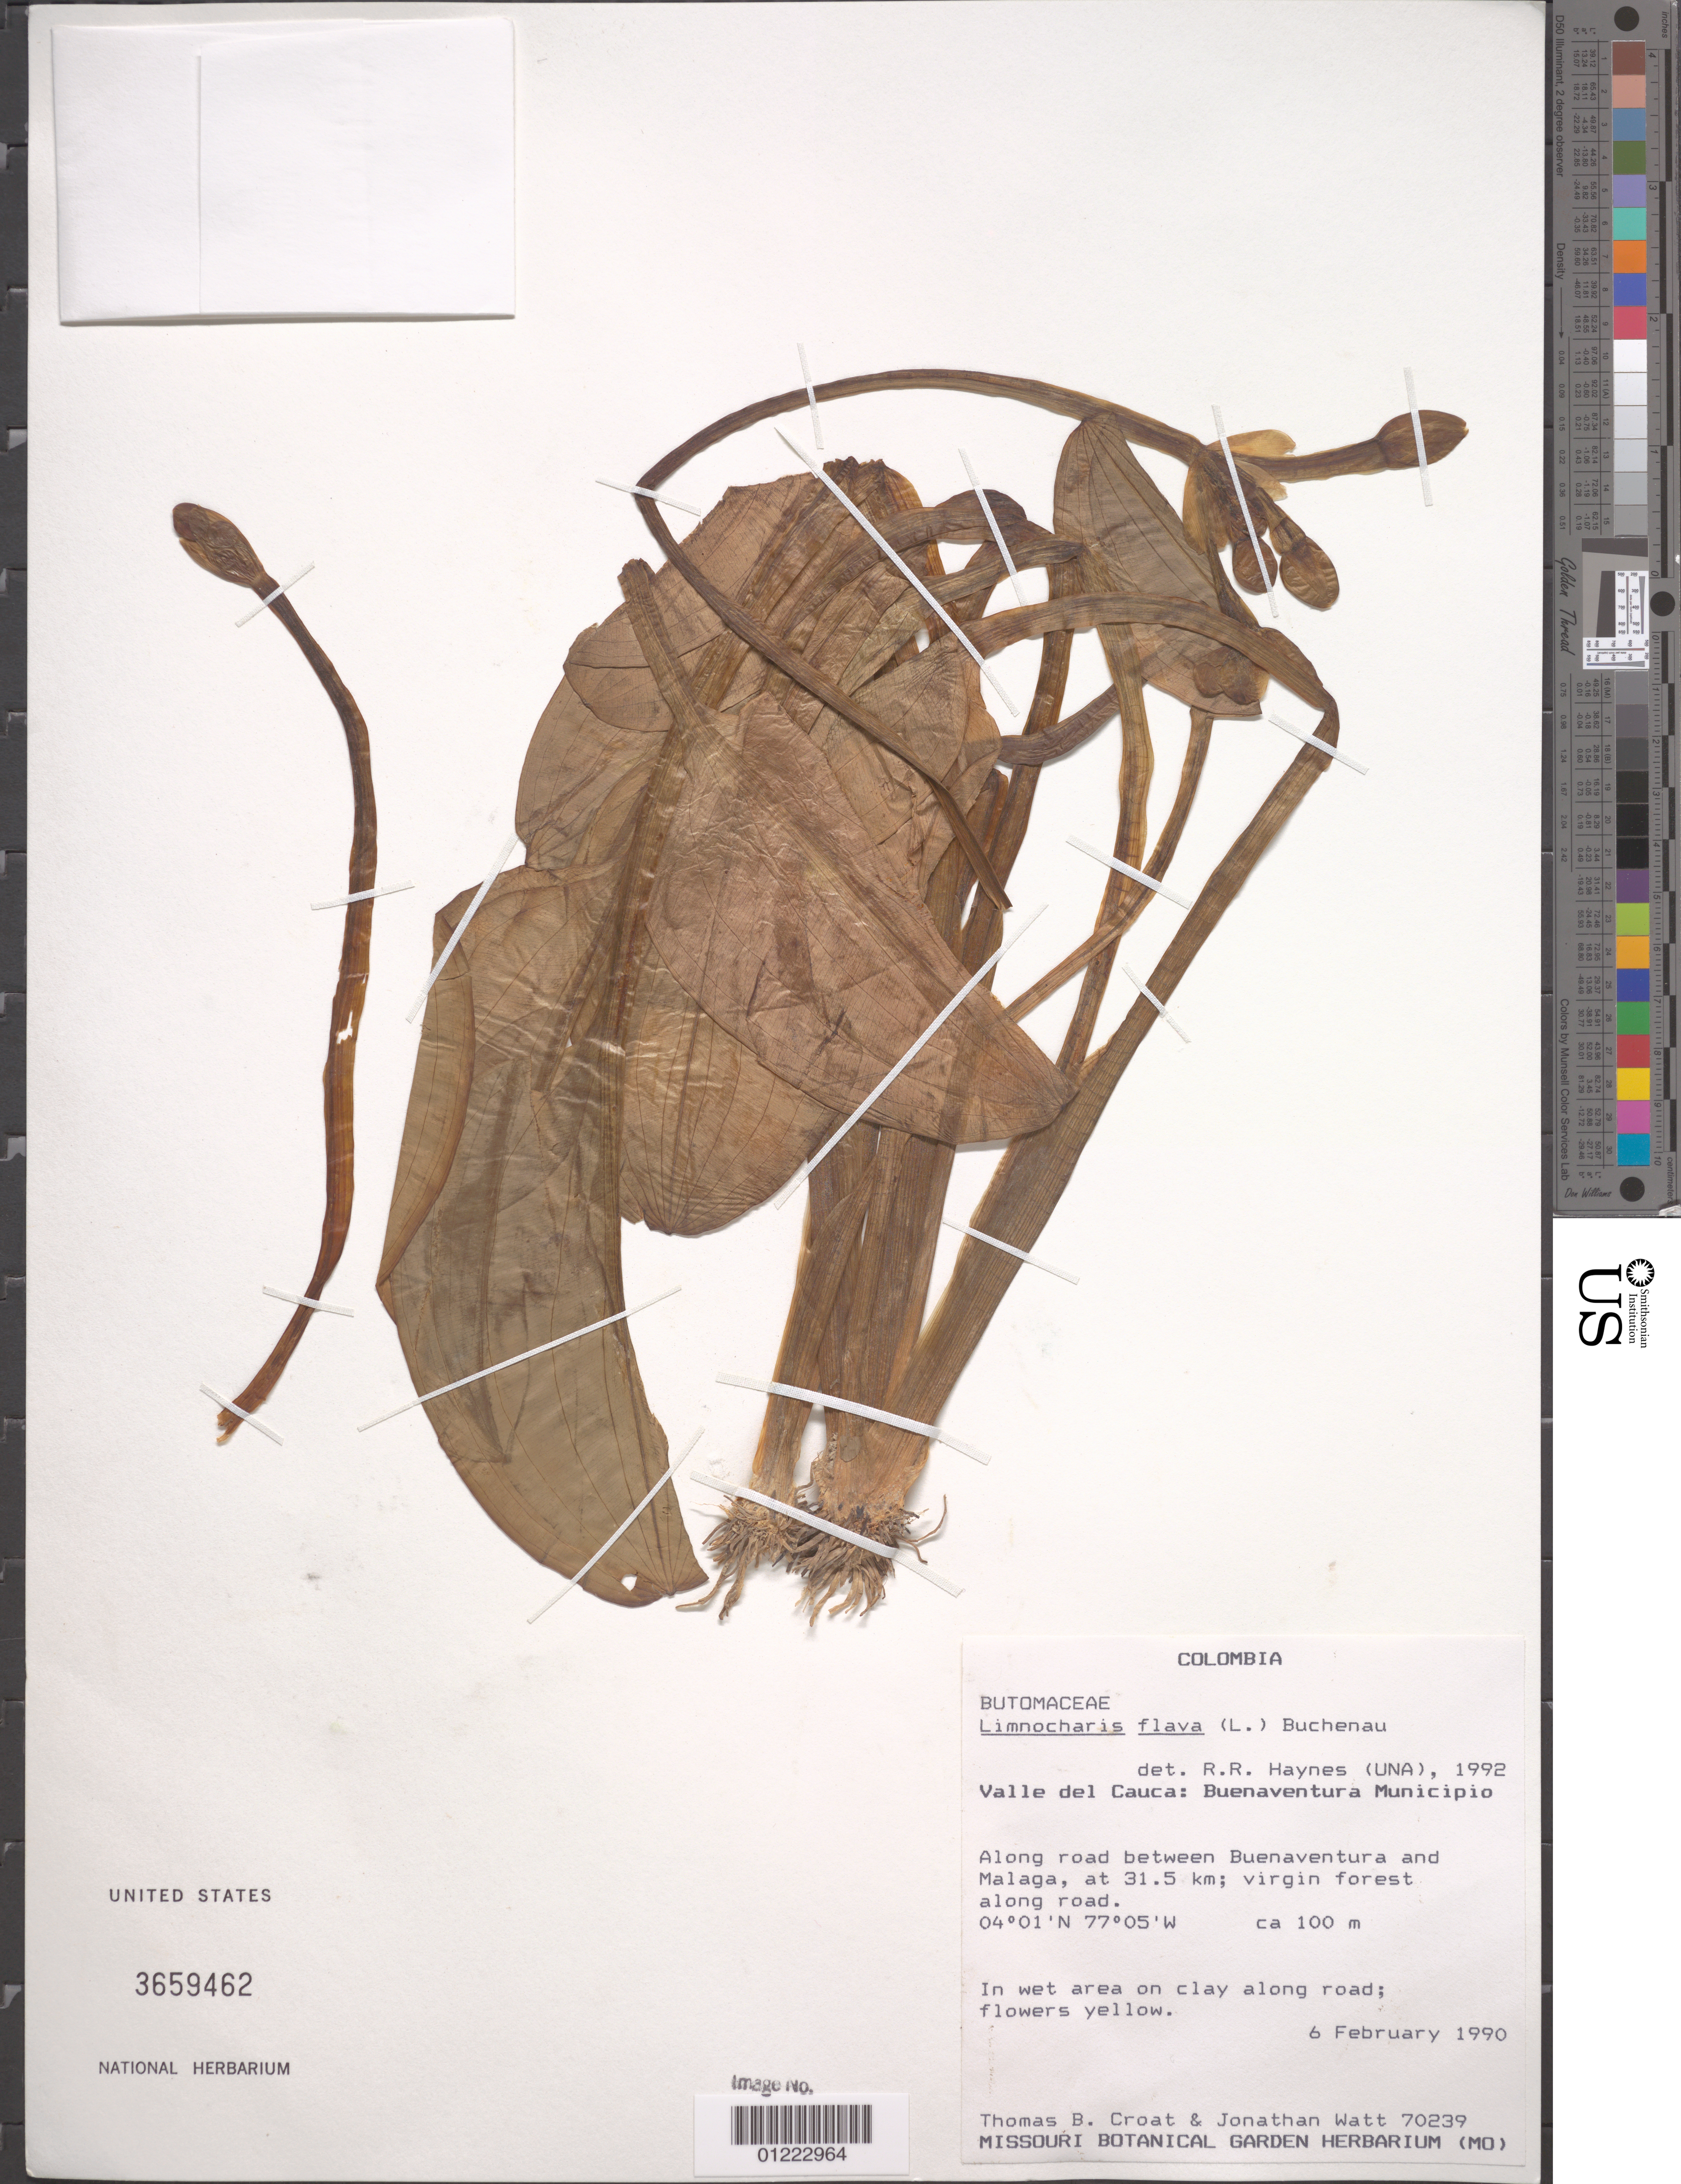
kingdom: Plantae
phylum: Tracheophyta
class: Liliopsida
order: Alismatales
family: Alismataceae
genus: Limnocharis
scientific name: Limnocharis flava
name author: (L.) Buchenau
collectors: T. B. Croat & J. Watt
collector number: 70239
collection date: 1990-02-06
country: Colombia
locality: Along road between Buenaventura and Malaga, at 31.5 km; virgin forest along road.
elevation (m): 100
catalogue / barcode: US 3659462